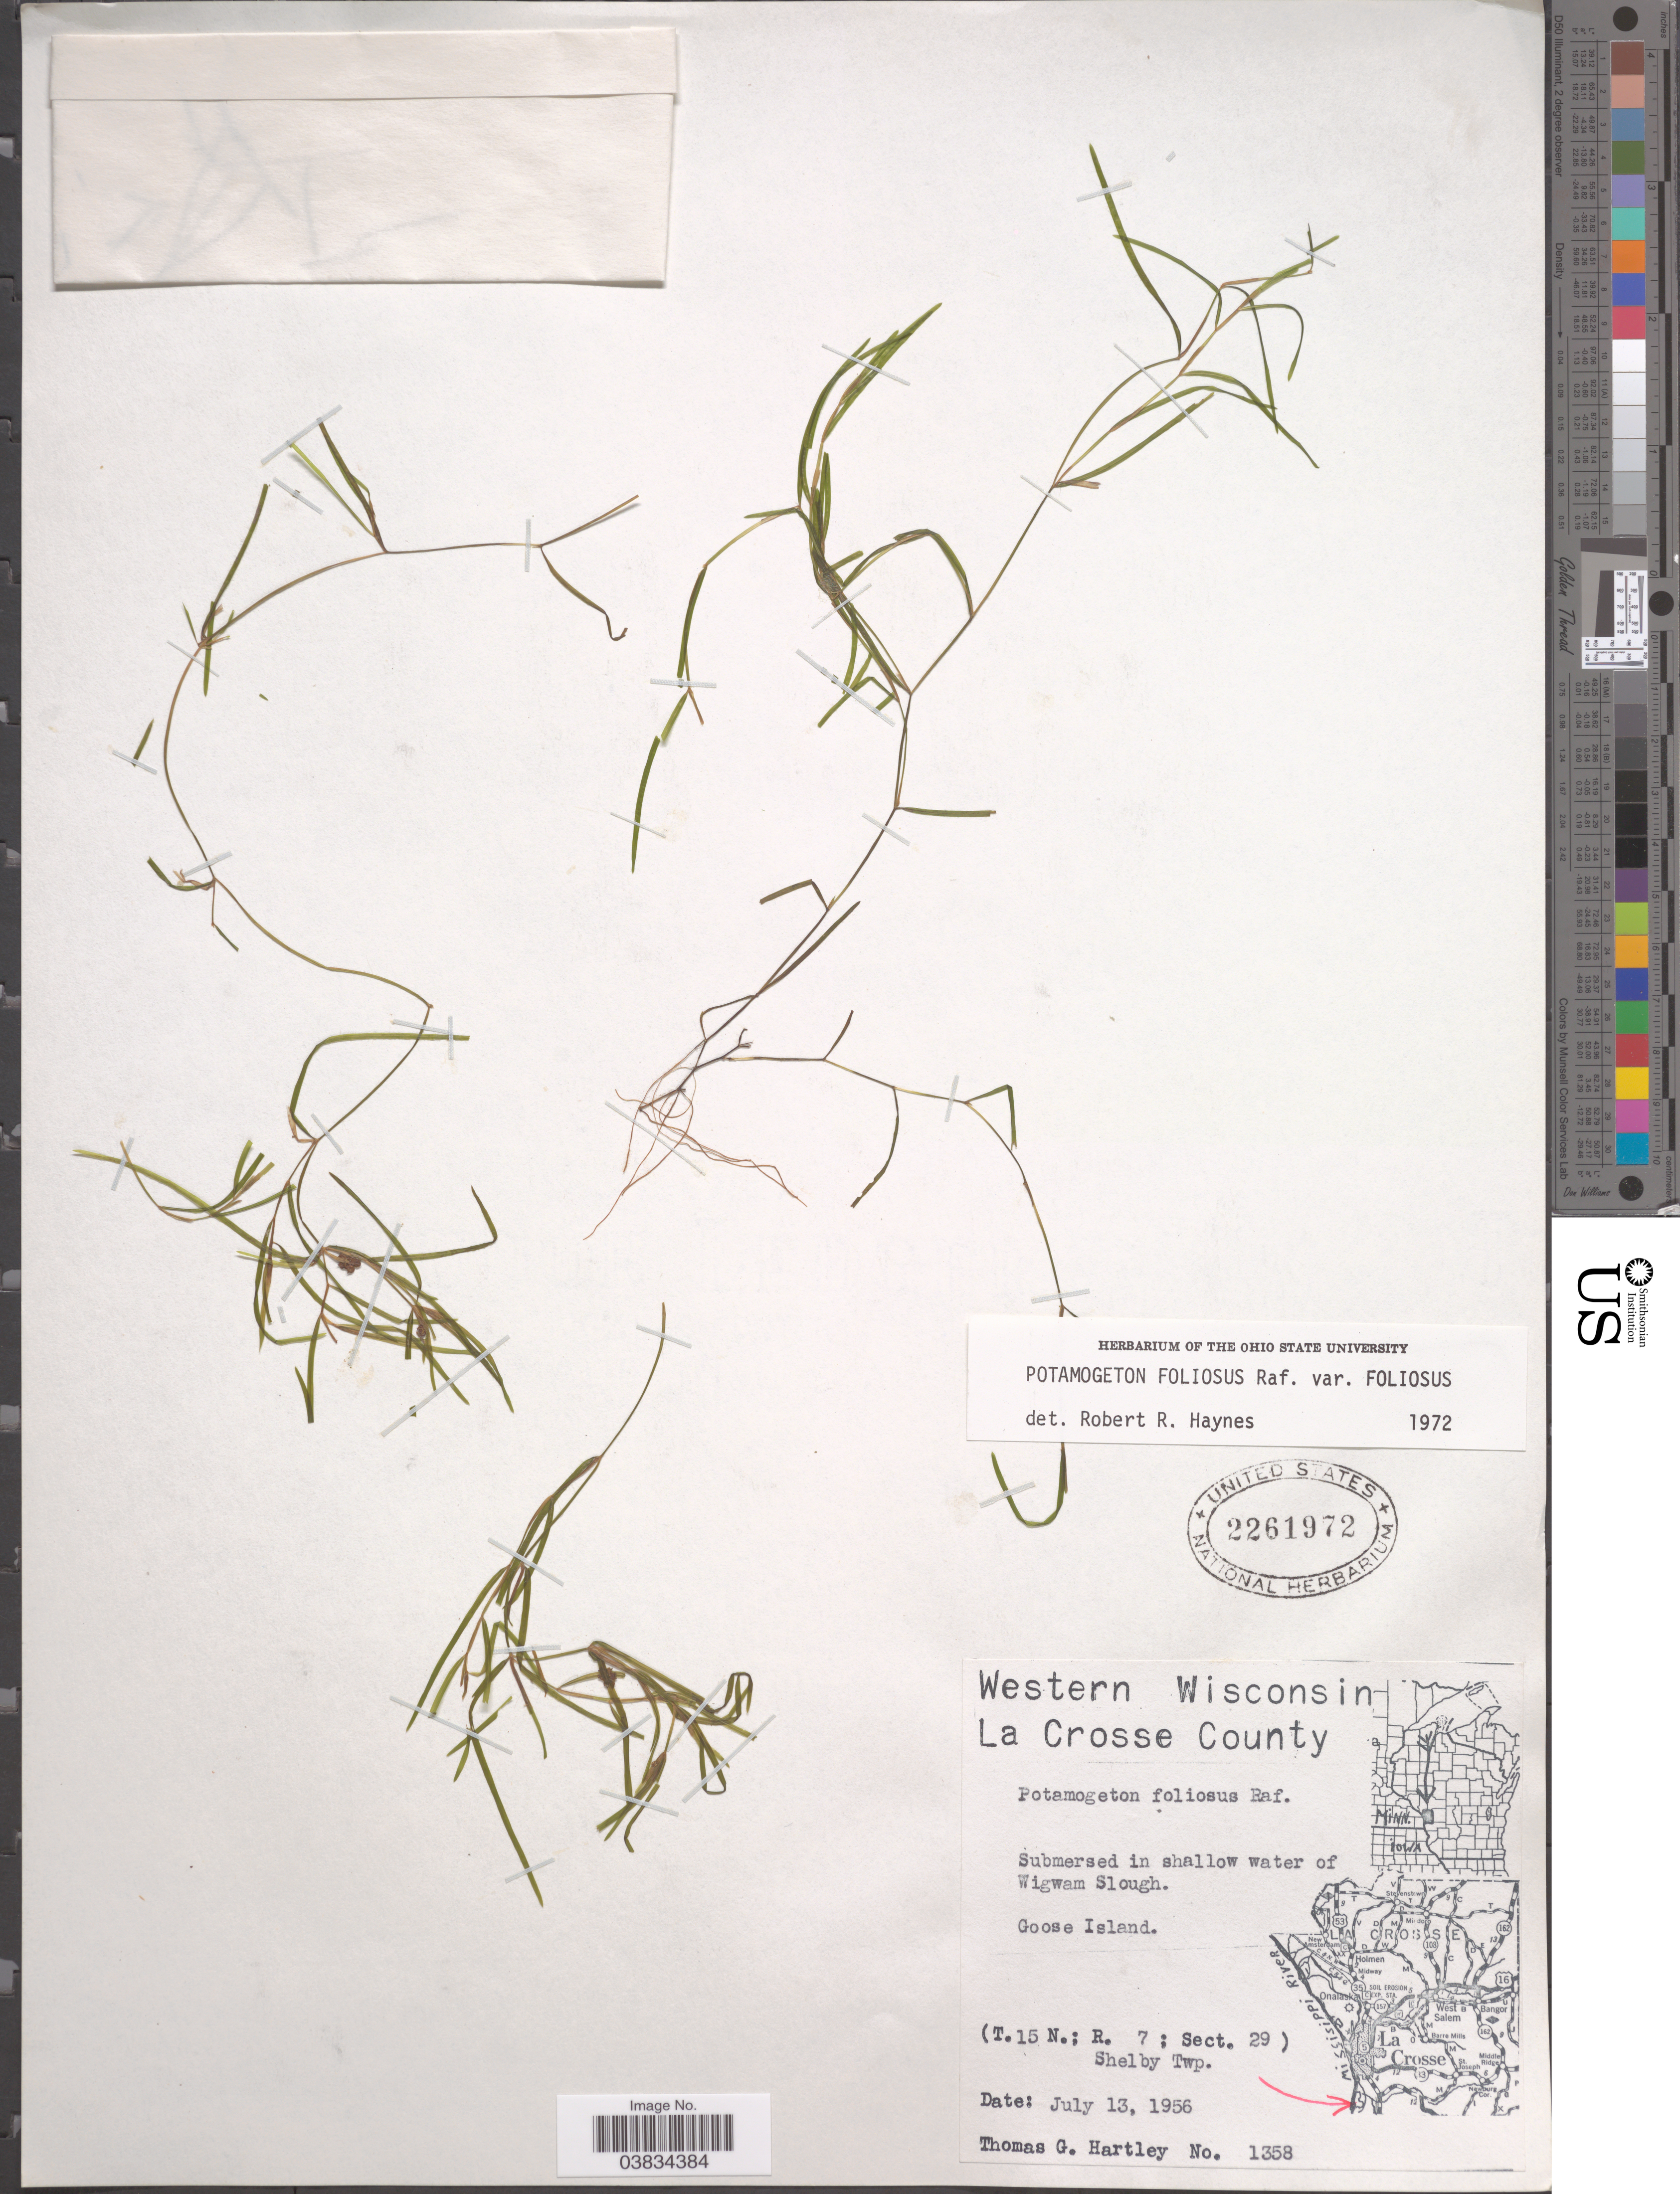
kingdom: Plantae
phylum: Tracheophyta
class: Liliopsida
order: Alismatales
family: Potamogetonaceae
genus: Potamogeton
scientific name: Potamogeton foliosus var. foliosus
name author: Raf.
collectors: T. G. Hartley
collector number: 1358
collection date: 1956-07-13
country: United States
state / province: Wisconsin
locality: Western Wisconsin La Crosse County. Submersed in shallow water of Wigwam Slough. Goose Island. (T.15 N.; R. 7; Sect. 29) Shelby Twp.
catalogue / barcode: US 2261972